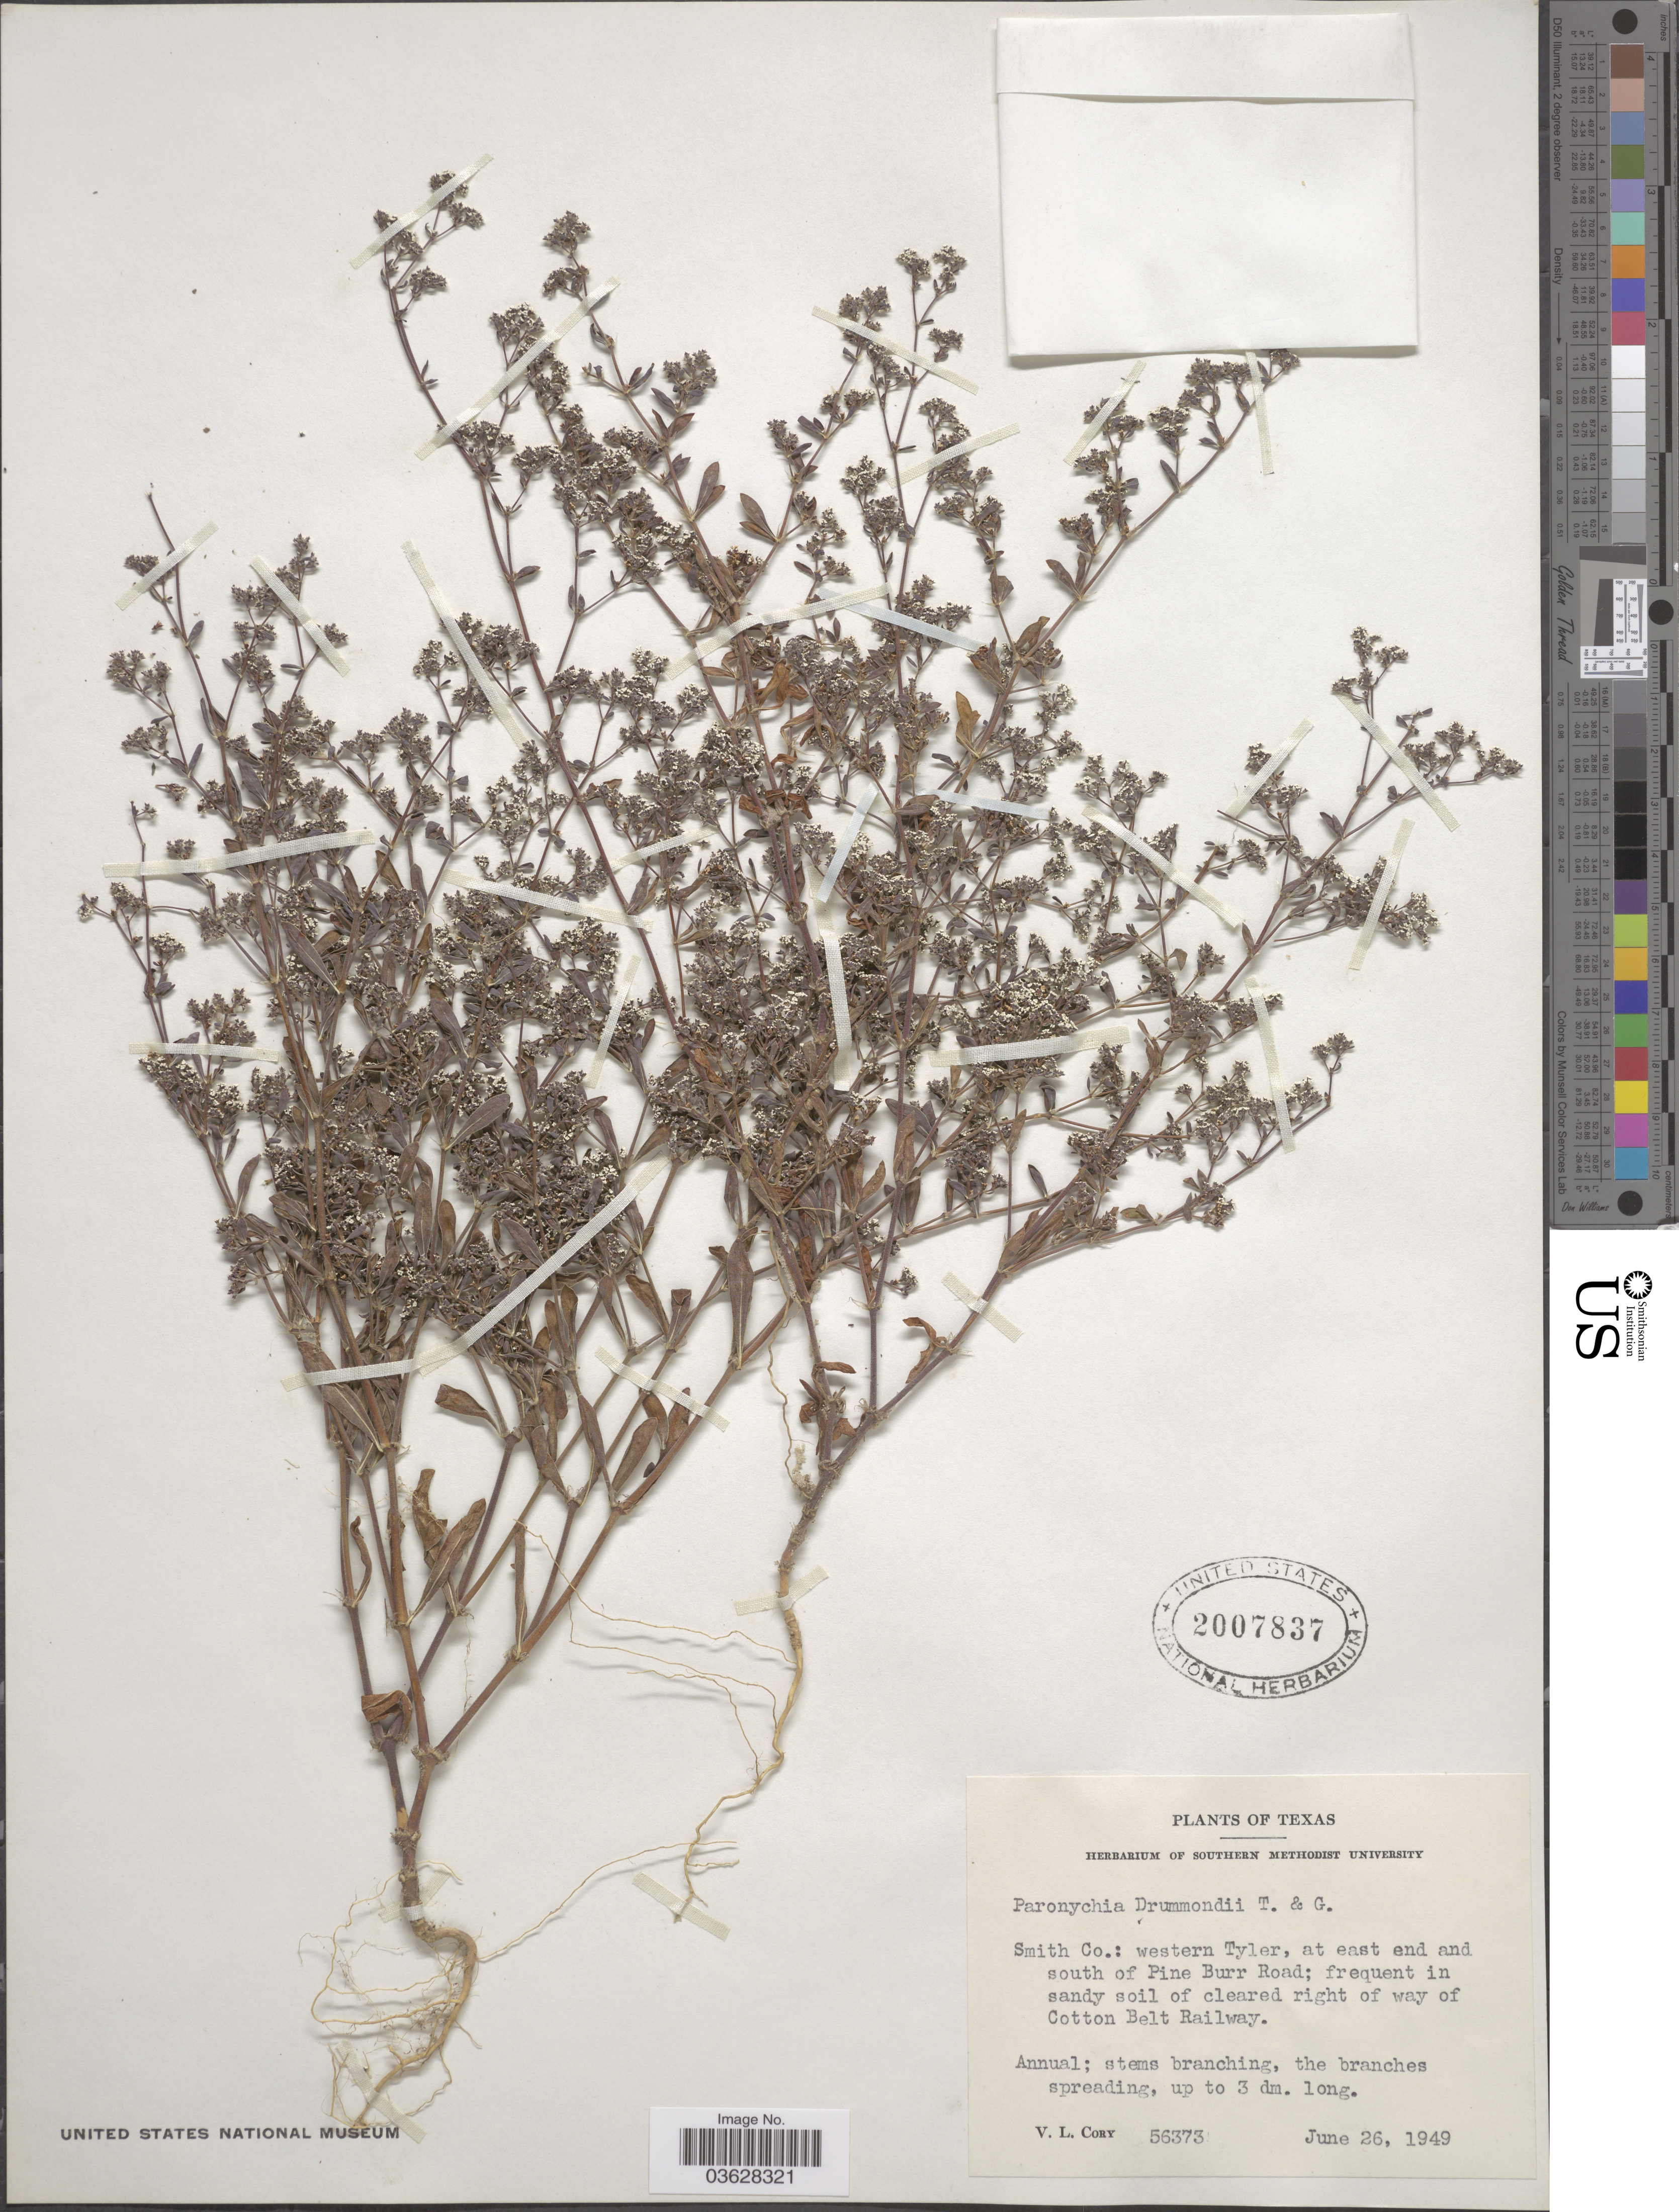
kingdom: Plantae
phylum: Tracheophyta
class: Magnoliopsida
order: Caryophyllales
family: Caryophyllaceae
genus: Paronychia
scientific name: Paronychia drummondii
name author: Torr. & A. Gray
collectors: V. Cory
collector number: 56373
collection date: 1949-06-26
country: United States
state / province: Texas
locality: Smith Co.: western Taylor, at east end and south of Pine Burr Road. Right of way of Cotton Belt Railway.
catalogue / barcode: US 2007837